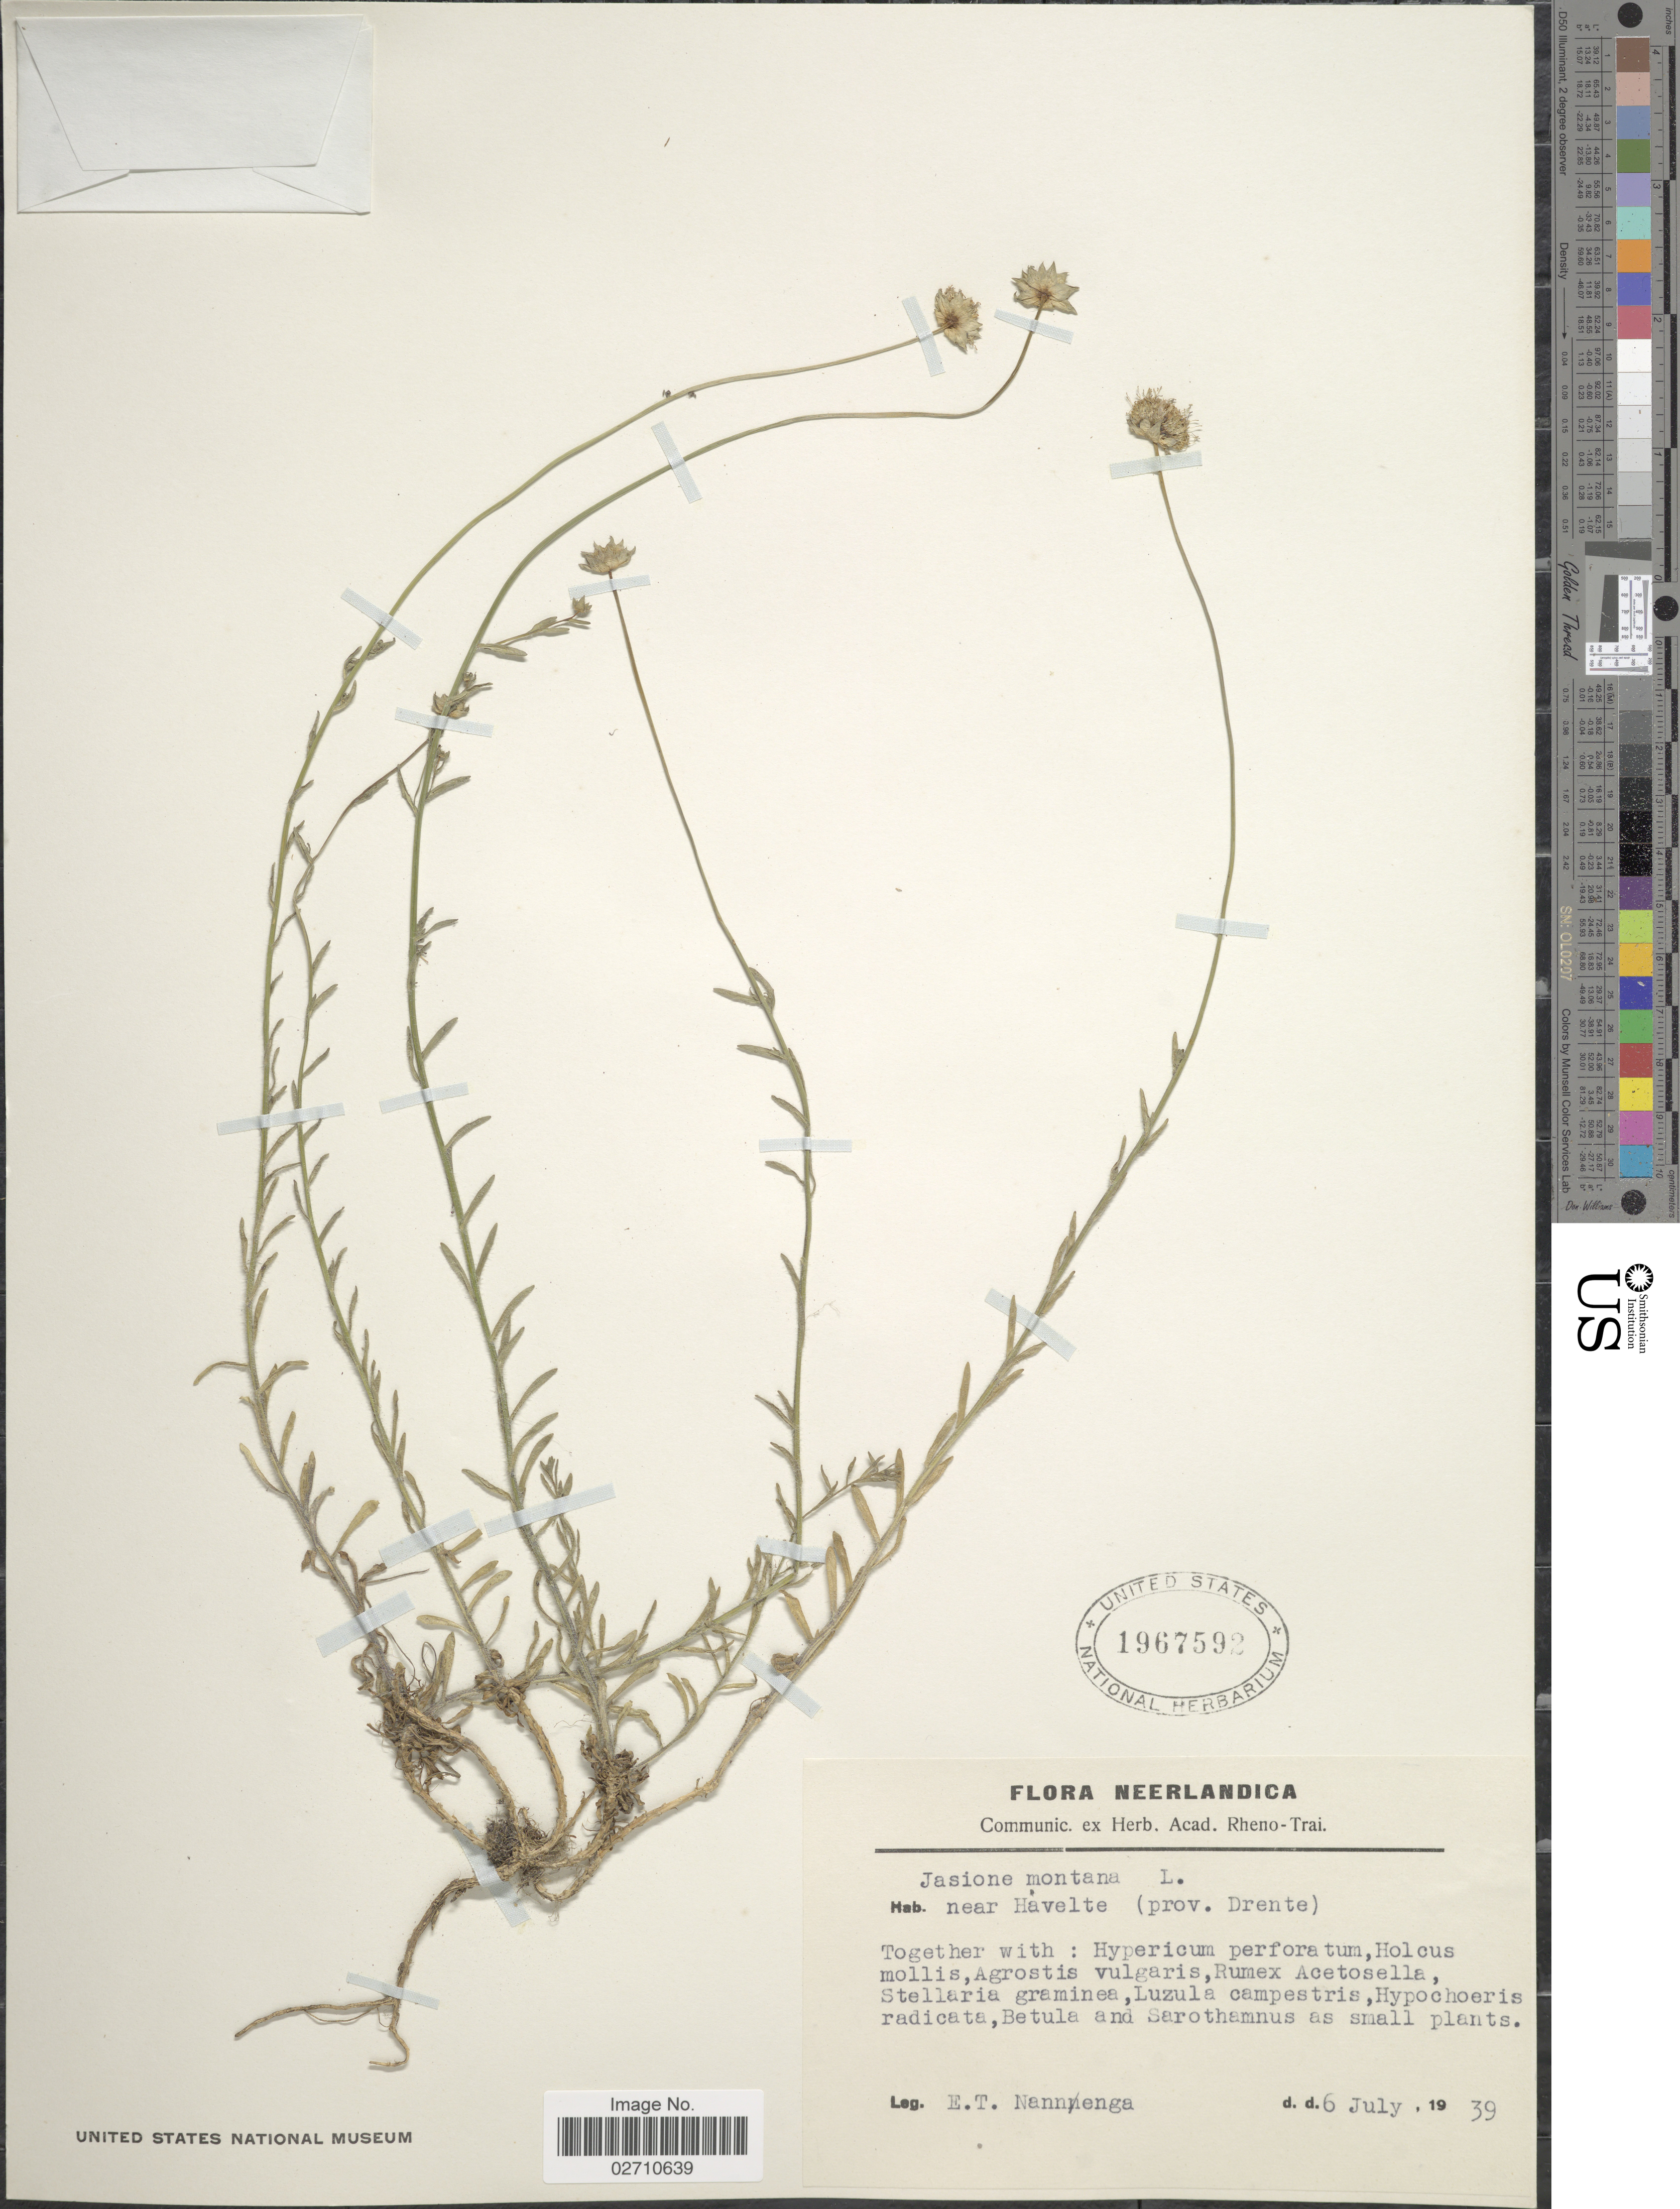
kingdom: Plantae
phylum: Tracheophyta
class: Magnoliopsida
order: Asterales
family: Campanulaceae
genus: Jasione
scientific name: Jasione montana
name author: L.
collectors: E. Nannenga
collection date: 1939-07-06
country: Netherlands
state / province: Drenthe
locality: Neerlandica, Near Havelte (prov. Drente)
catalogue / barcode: US 1967592